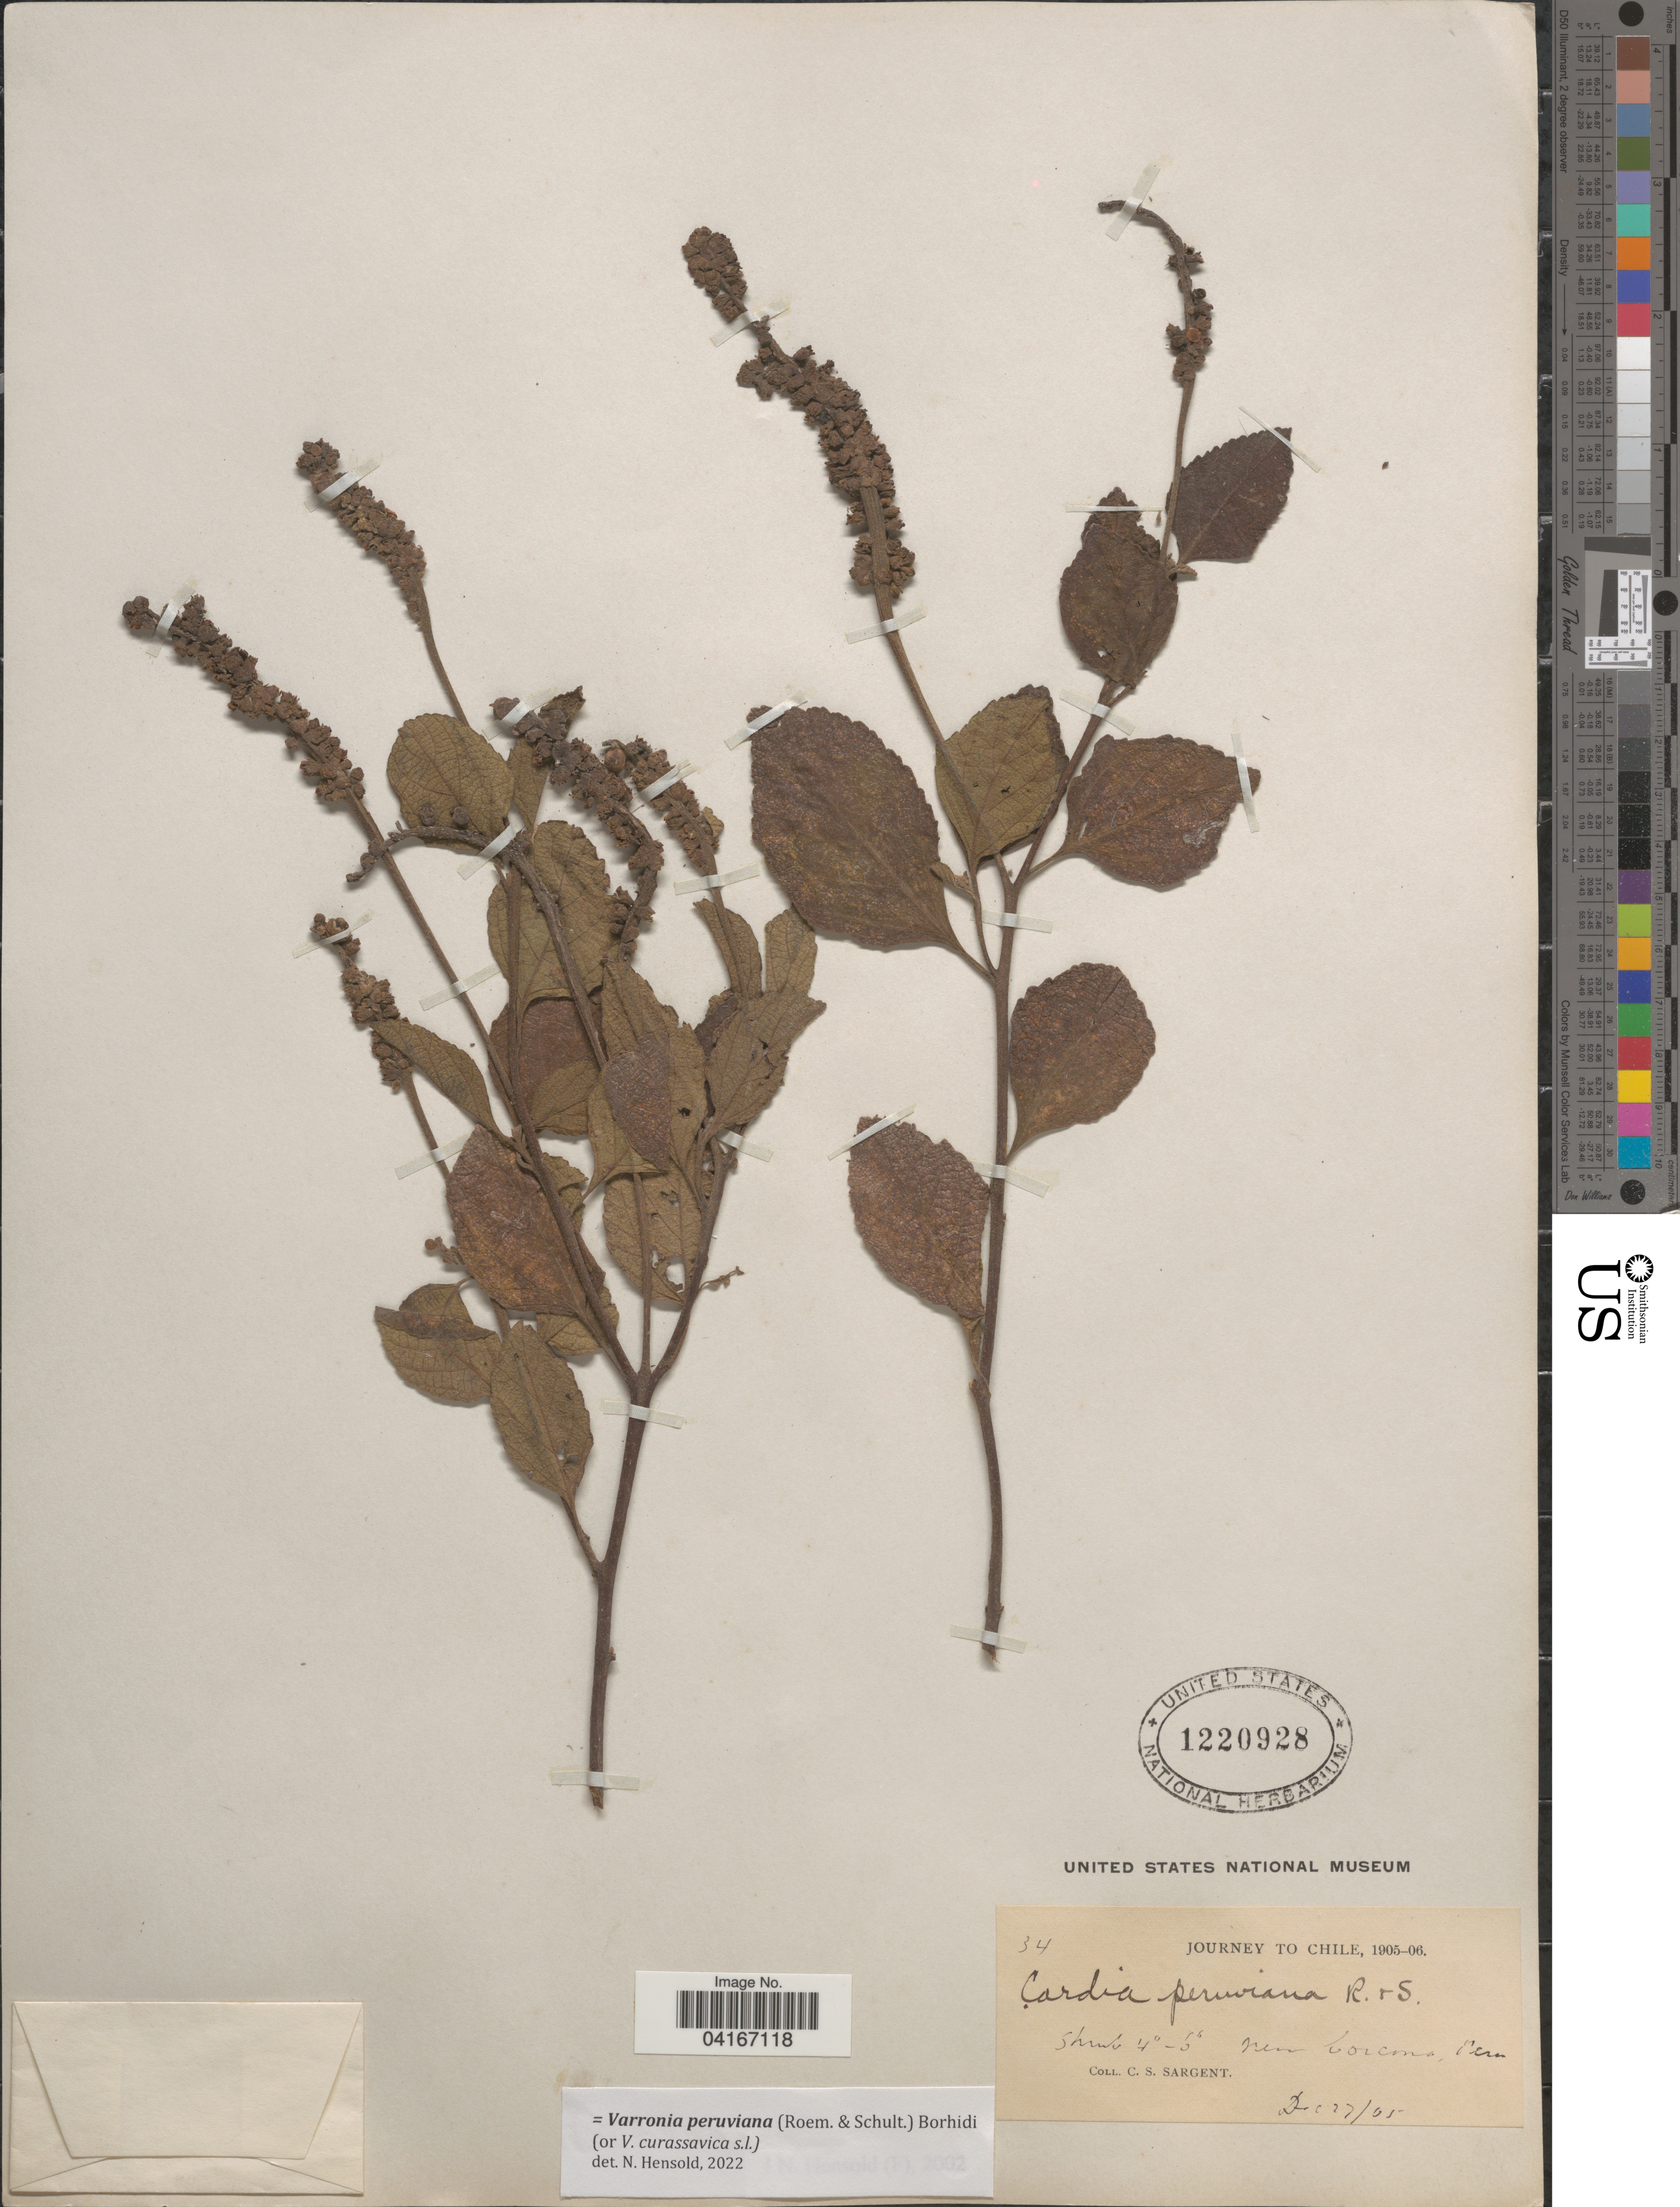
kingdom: Plantae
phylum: Tracheophyta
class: Magnoliopsida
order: Boraginales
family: Cordiaceae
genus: Varronia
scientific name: Varronia peruviana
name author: (Roem. & Schult.) Borhidi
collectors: C. S. Sargent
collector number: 34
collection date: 1905-12-27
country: Peru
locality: Journey to Chile, 1905-06. Near Corcona.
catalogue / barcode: US 1220928